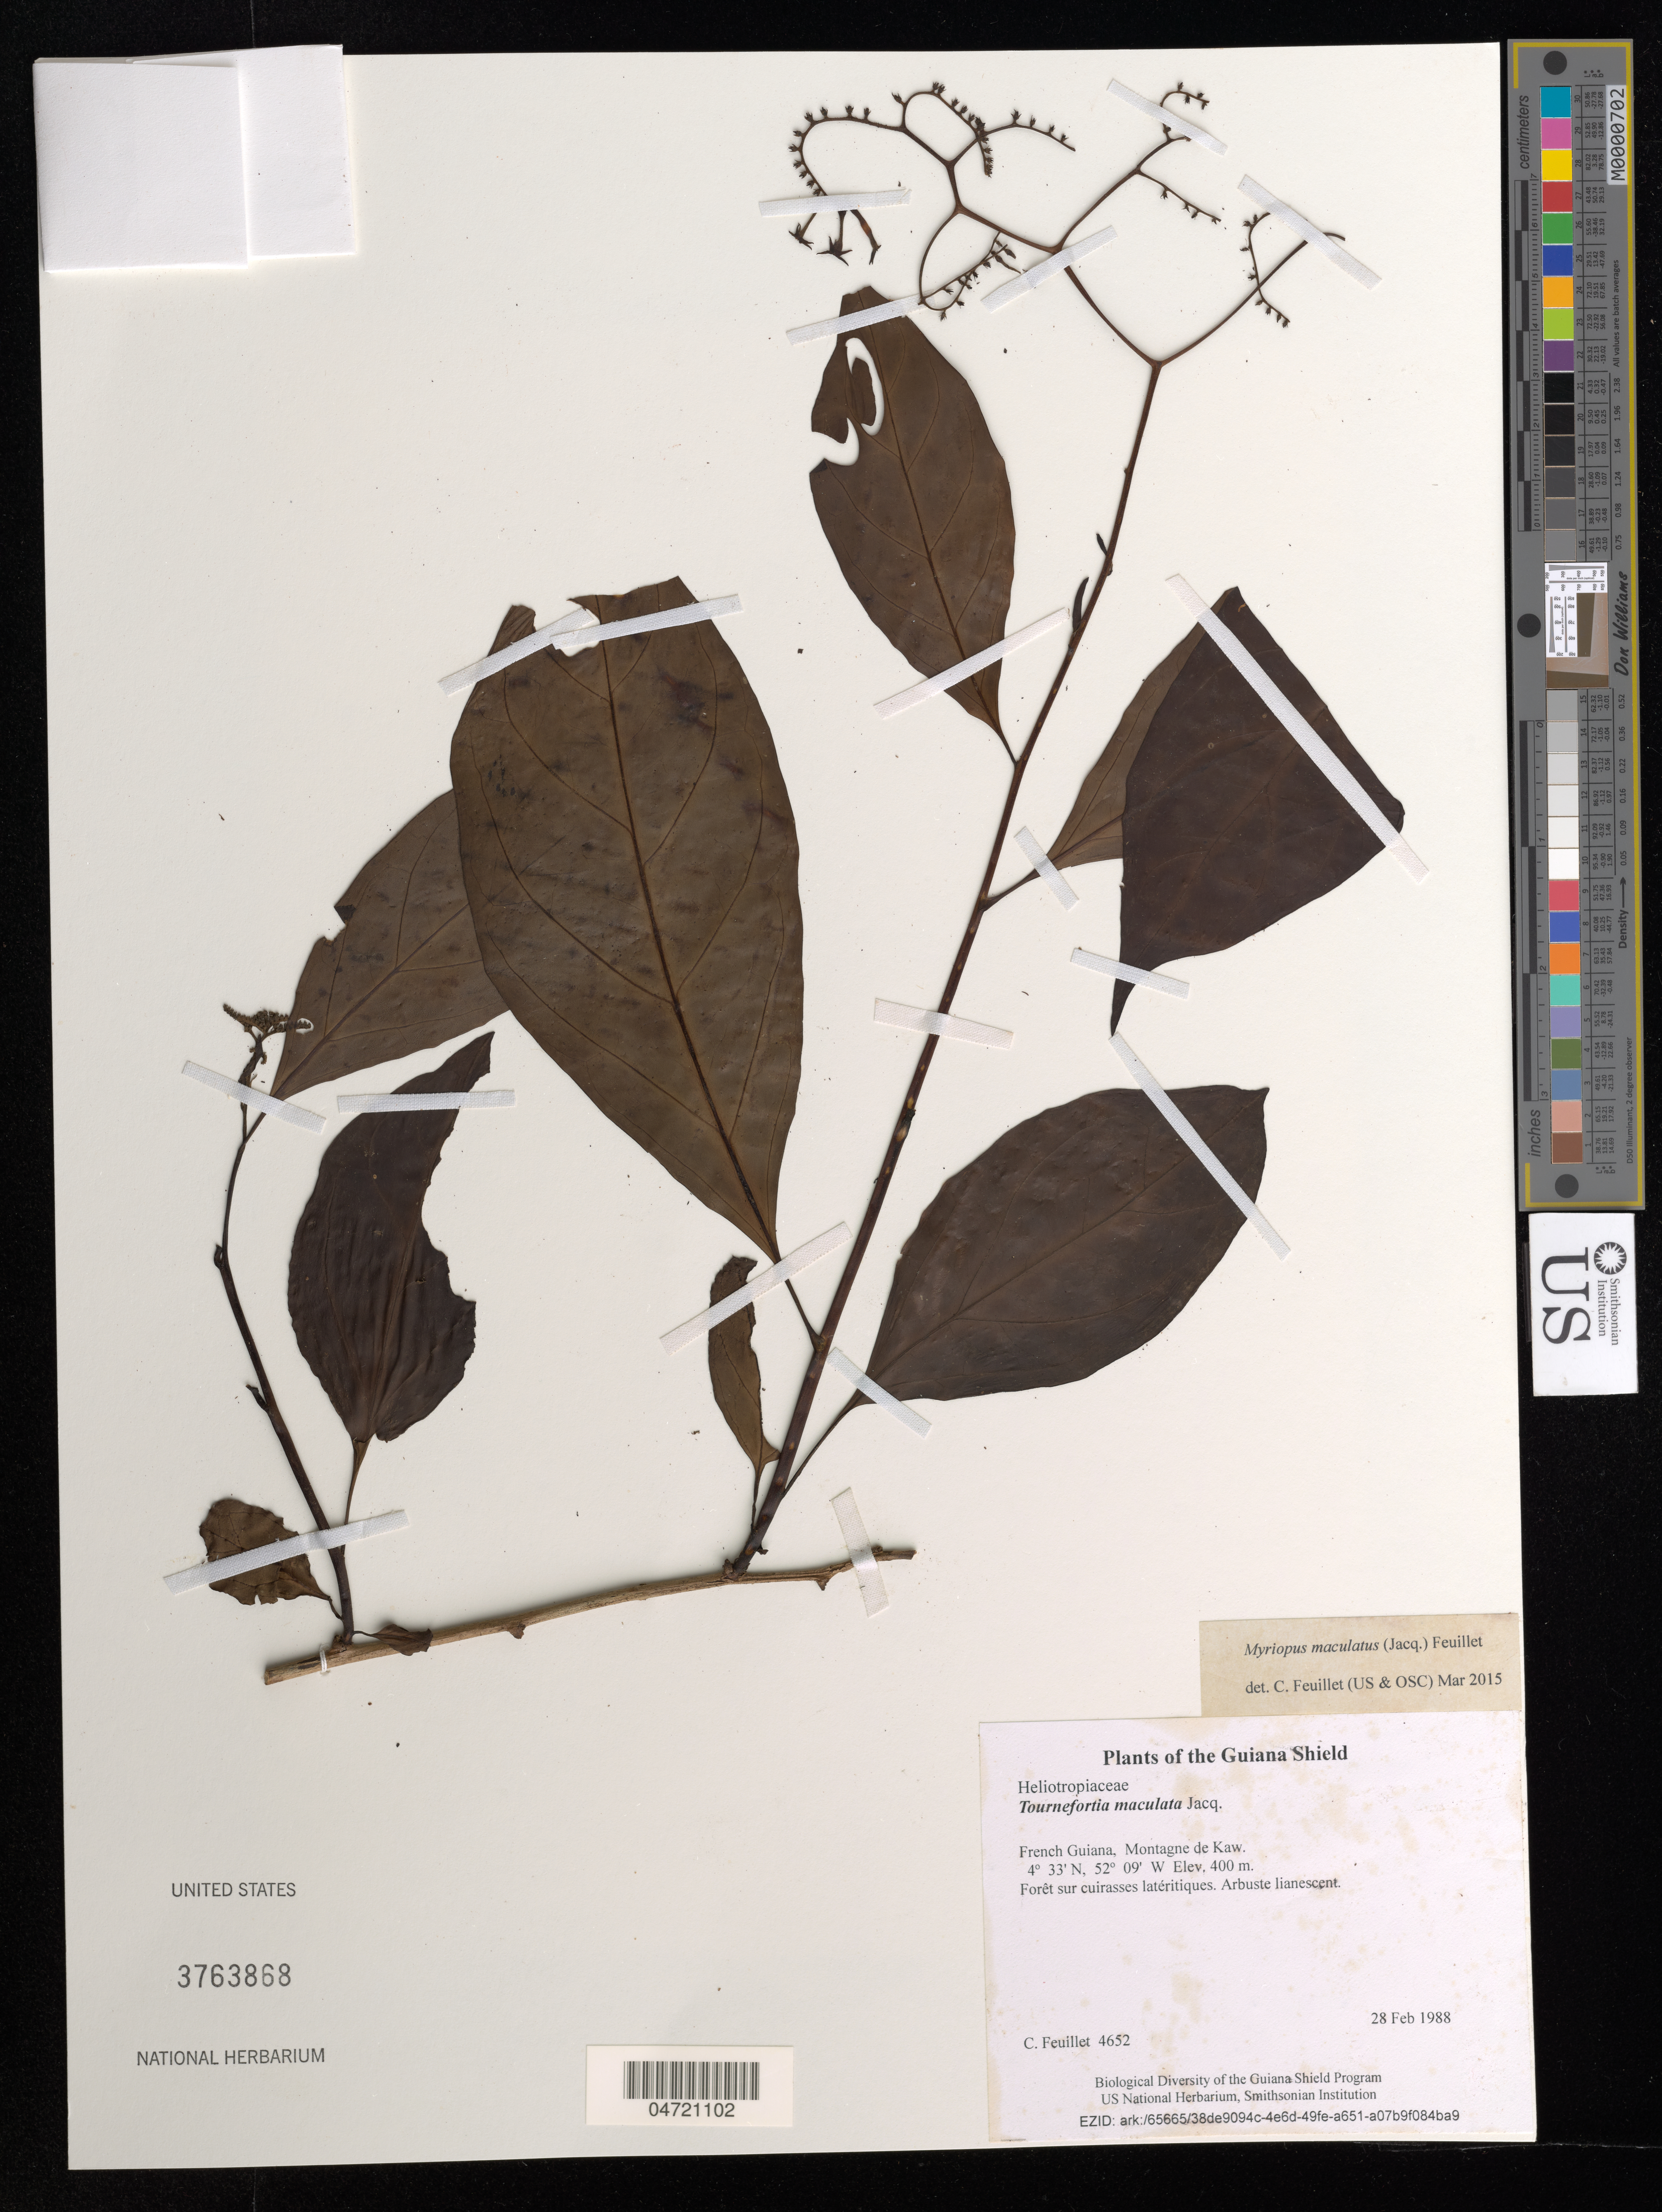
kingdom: Plantae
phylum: Tracheophyta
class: Magnoliopsida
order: Boraginales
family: Heliotropiaceae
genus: Myriopus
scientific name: Myriopus maculatus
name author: (Jacq.) Feuillet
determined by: Feuillet, C.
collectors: C. Feuillet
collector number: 4652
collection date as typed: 28 Feb 1988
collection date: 1988-02-28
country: French Guiana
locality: Montagne de Kaw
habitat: Forêt sur cuirasses latéritiques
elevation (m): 400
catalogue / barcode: US 3763868